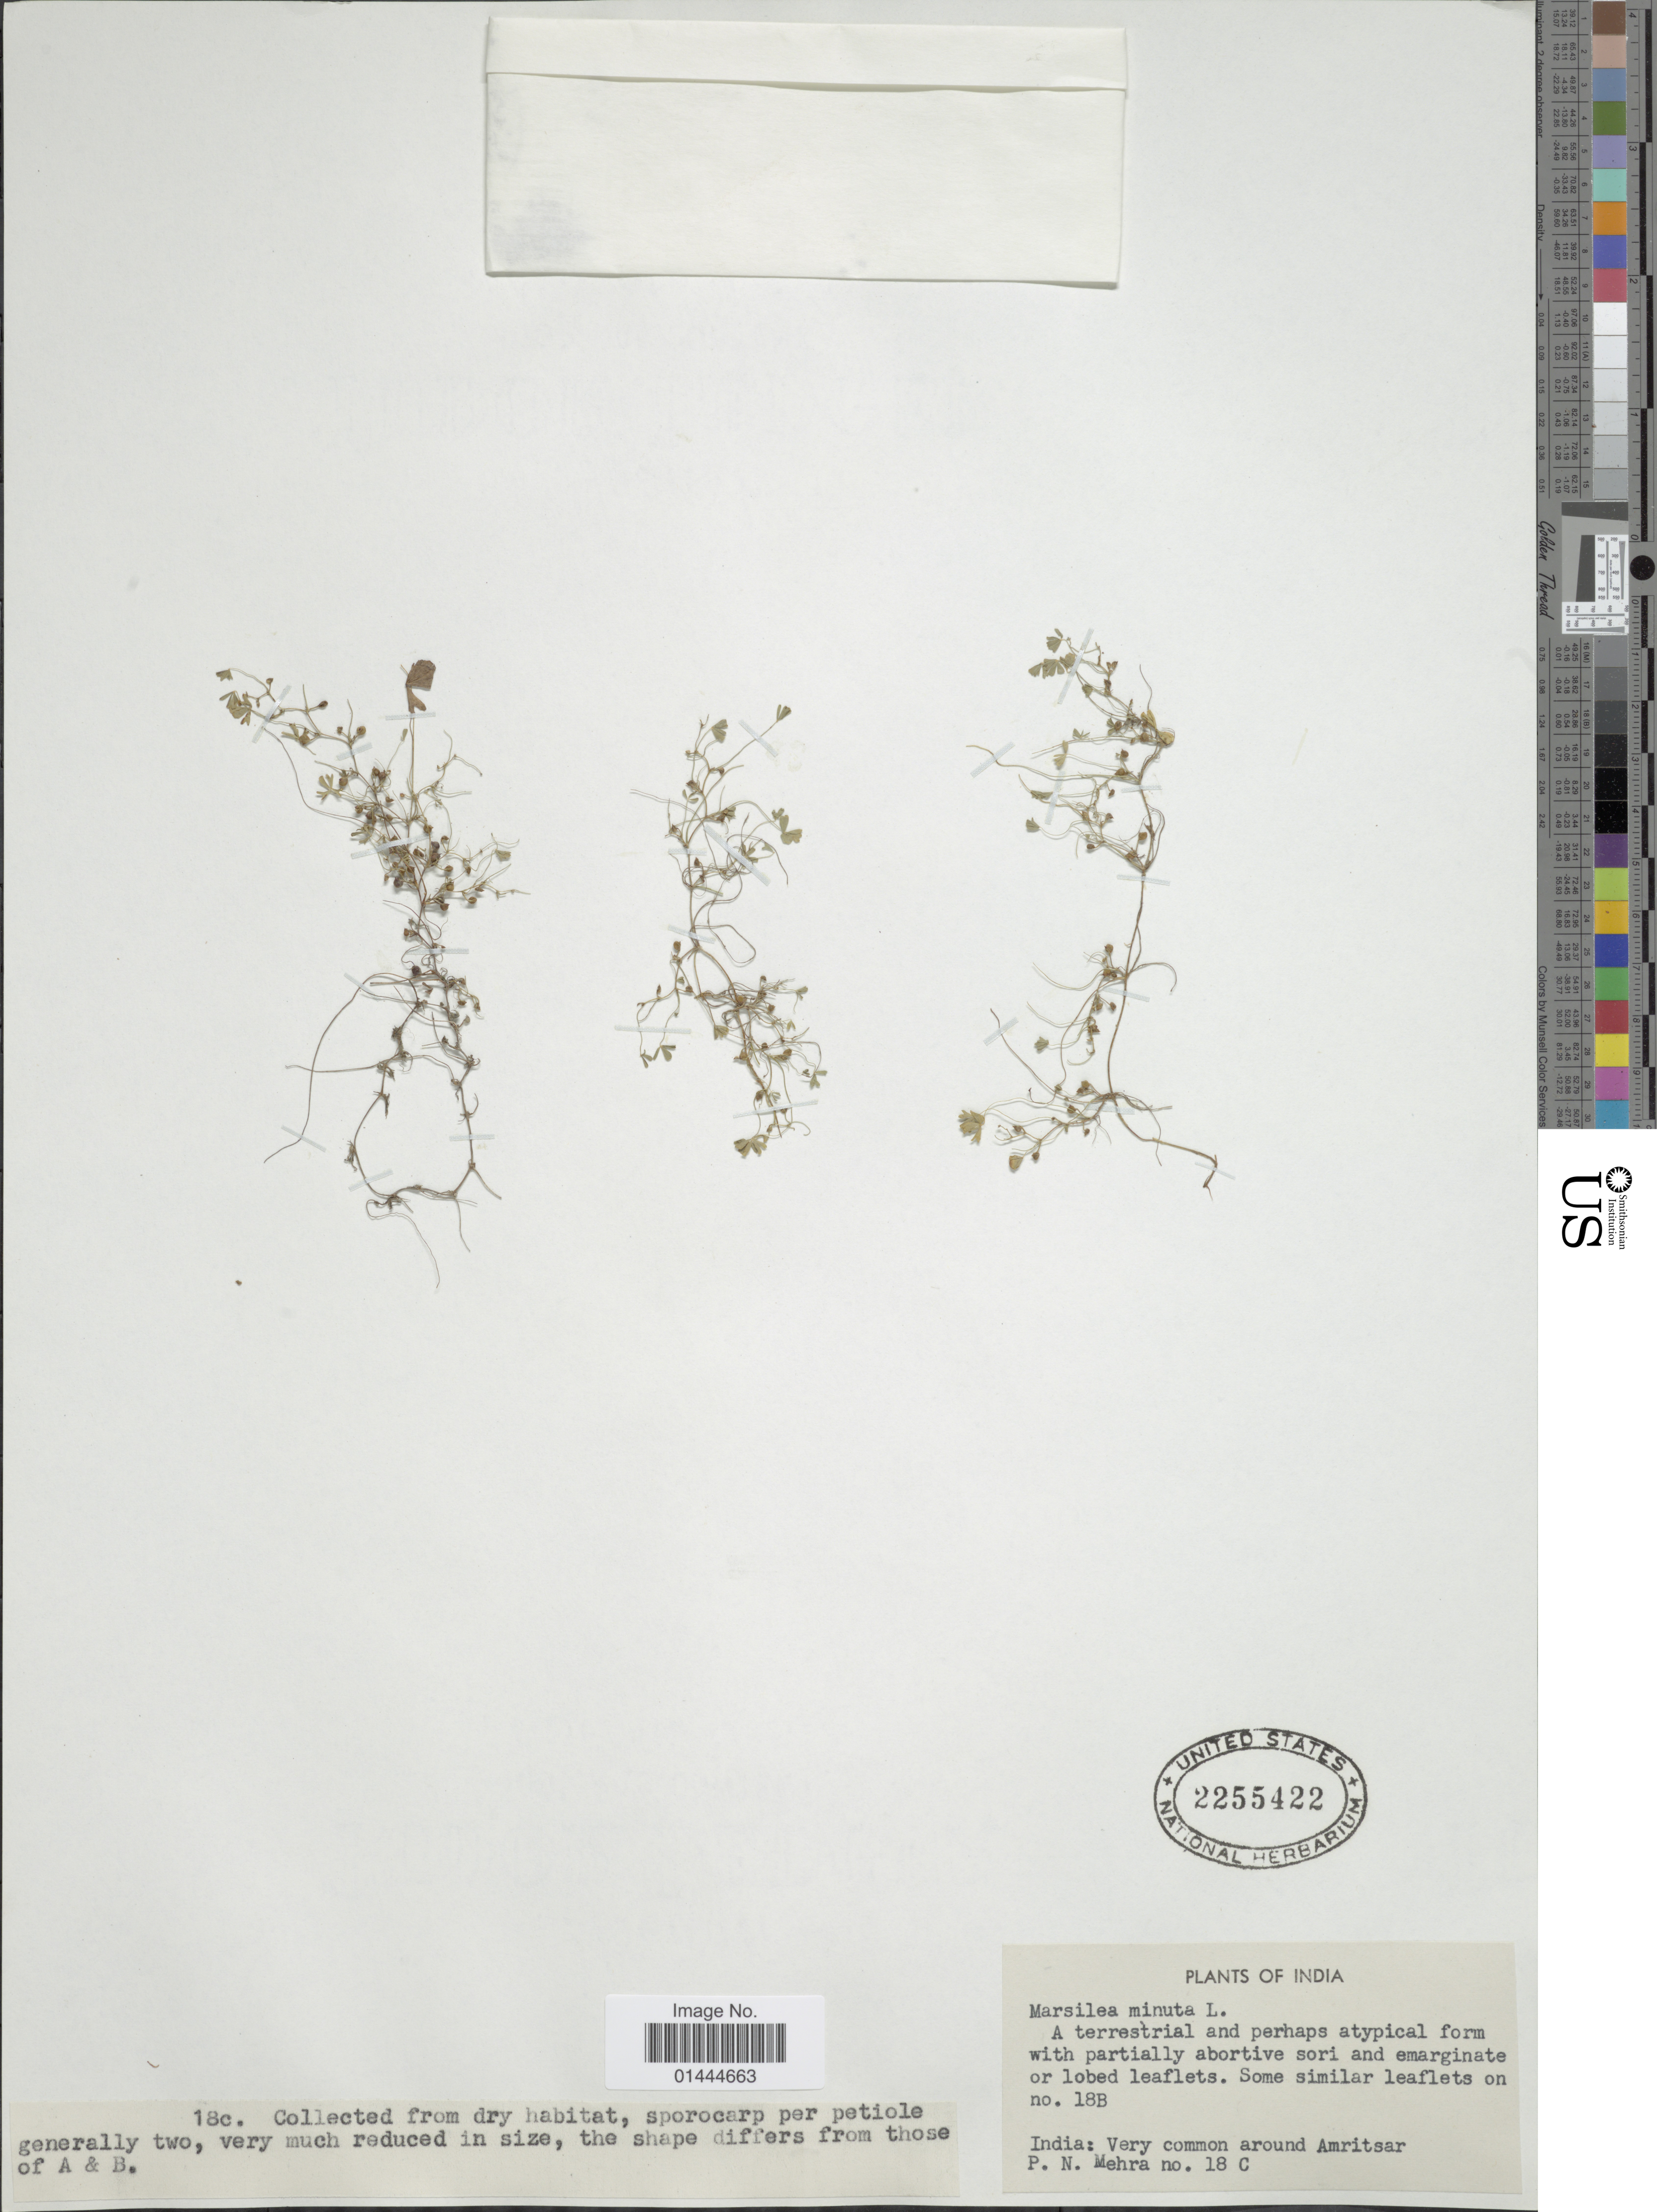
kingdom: Plantae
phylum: Tracheophyta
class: Polypodiopsida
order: Salviniales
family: Marsileaceae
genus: Marsilea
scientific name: Marsilea minuta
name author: L.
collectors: P. N. Mehra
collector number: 18C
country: India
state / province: Punjab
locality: Around Amritsar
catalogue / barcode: US 2255422